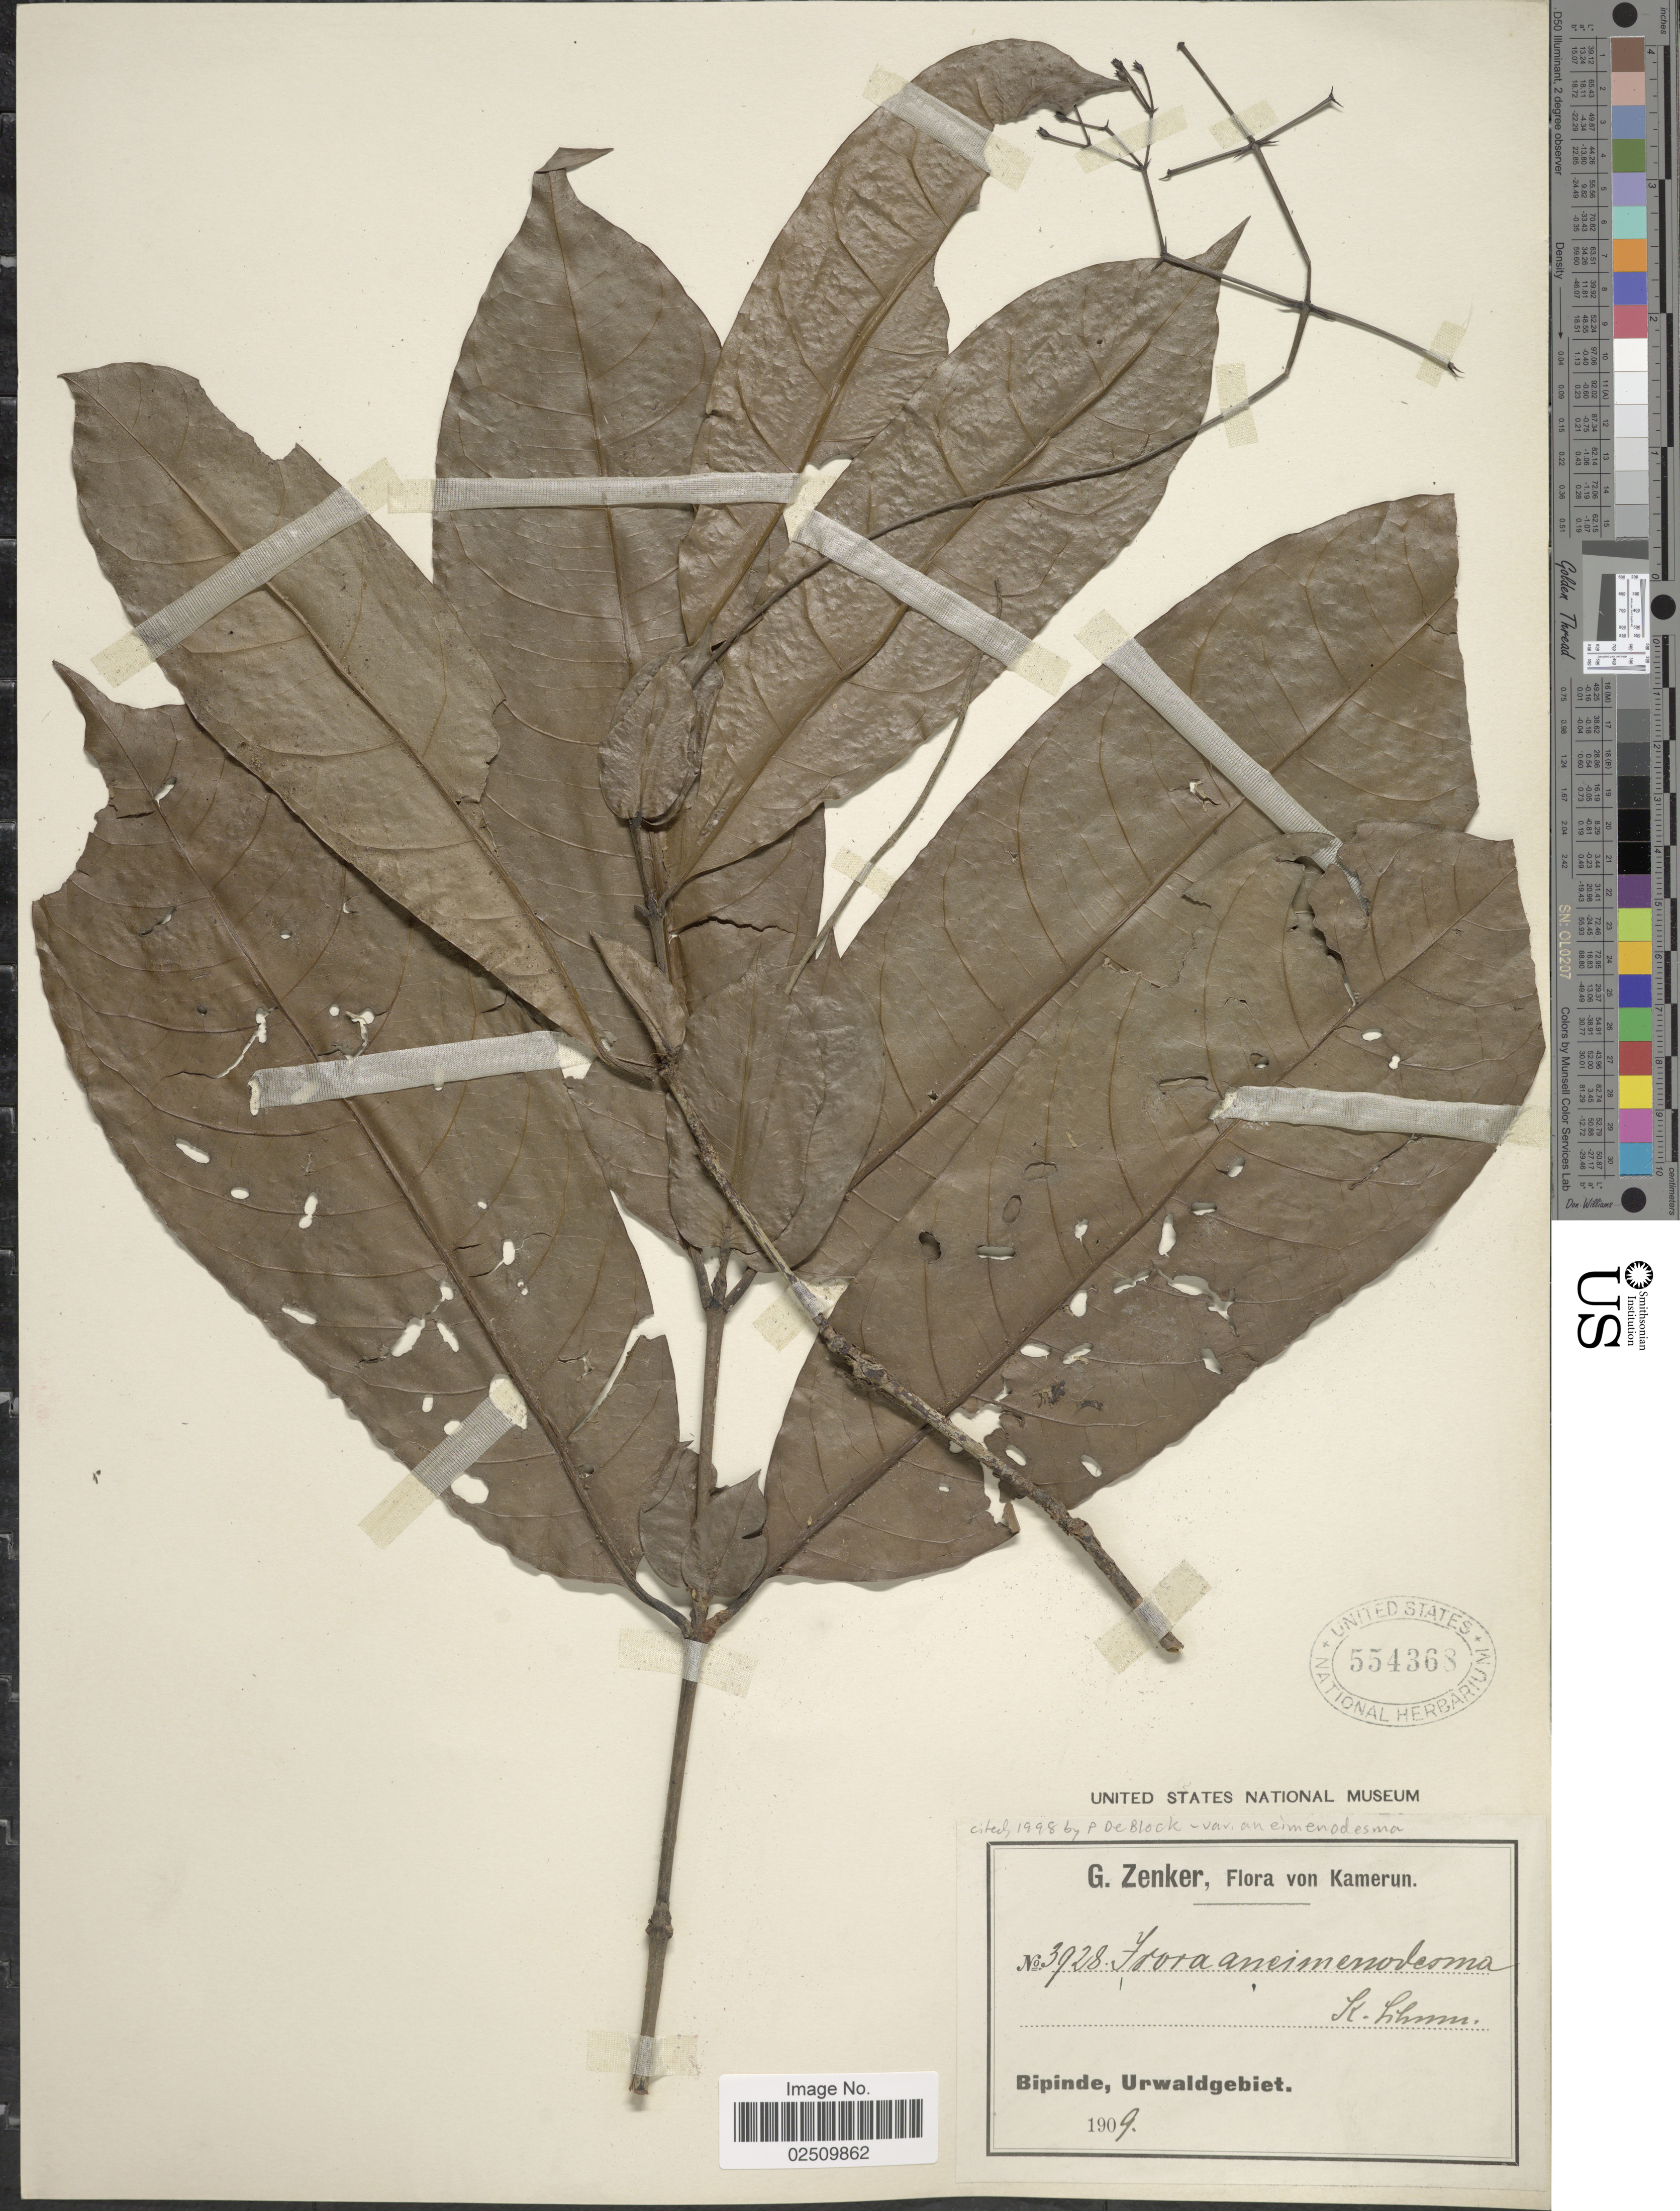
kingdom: Plantae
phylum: Tracheophyta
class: Magnoliopsida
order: Gentianales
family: Rubiaceae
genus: Ixora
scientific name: Ixora aneimenodesma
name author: K. Schum.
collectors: G. A. Zenker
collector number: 3928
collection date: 1909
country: Cameroon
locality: Kamerun. Bipinde, Urwaldgebiet.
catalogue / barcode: US 554368